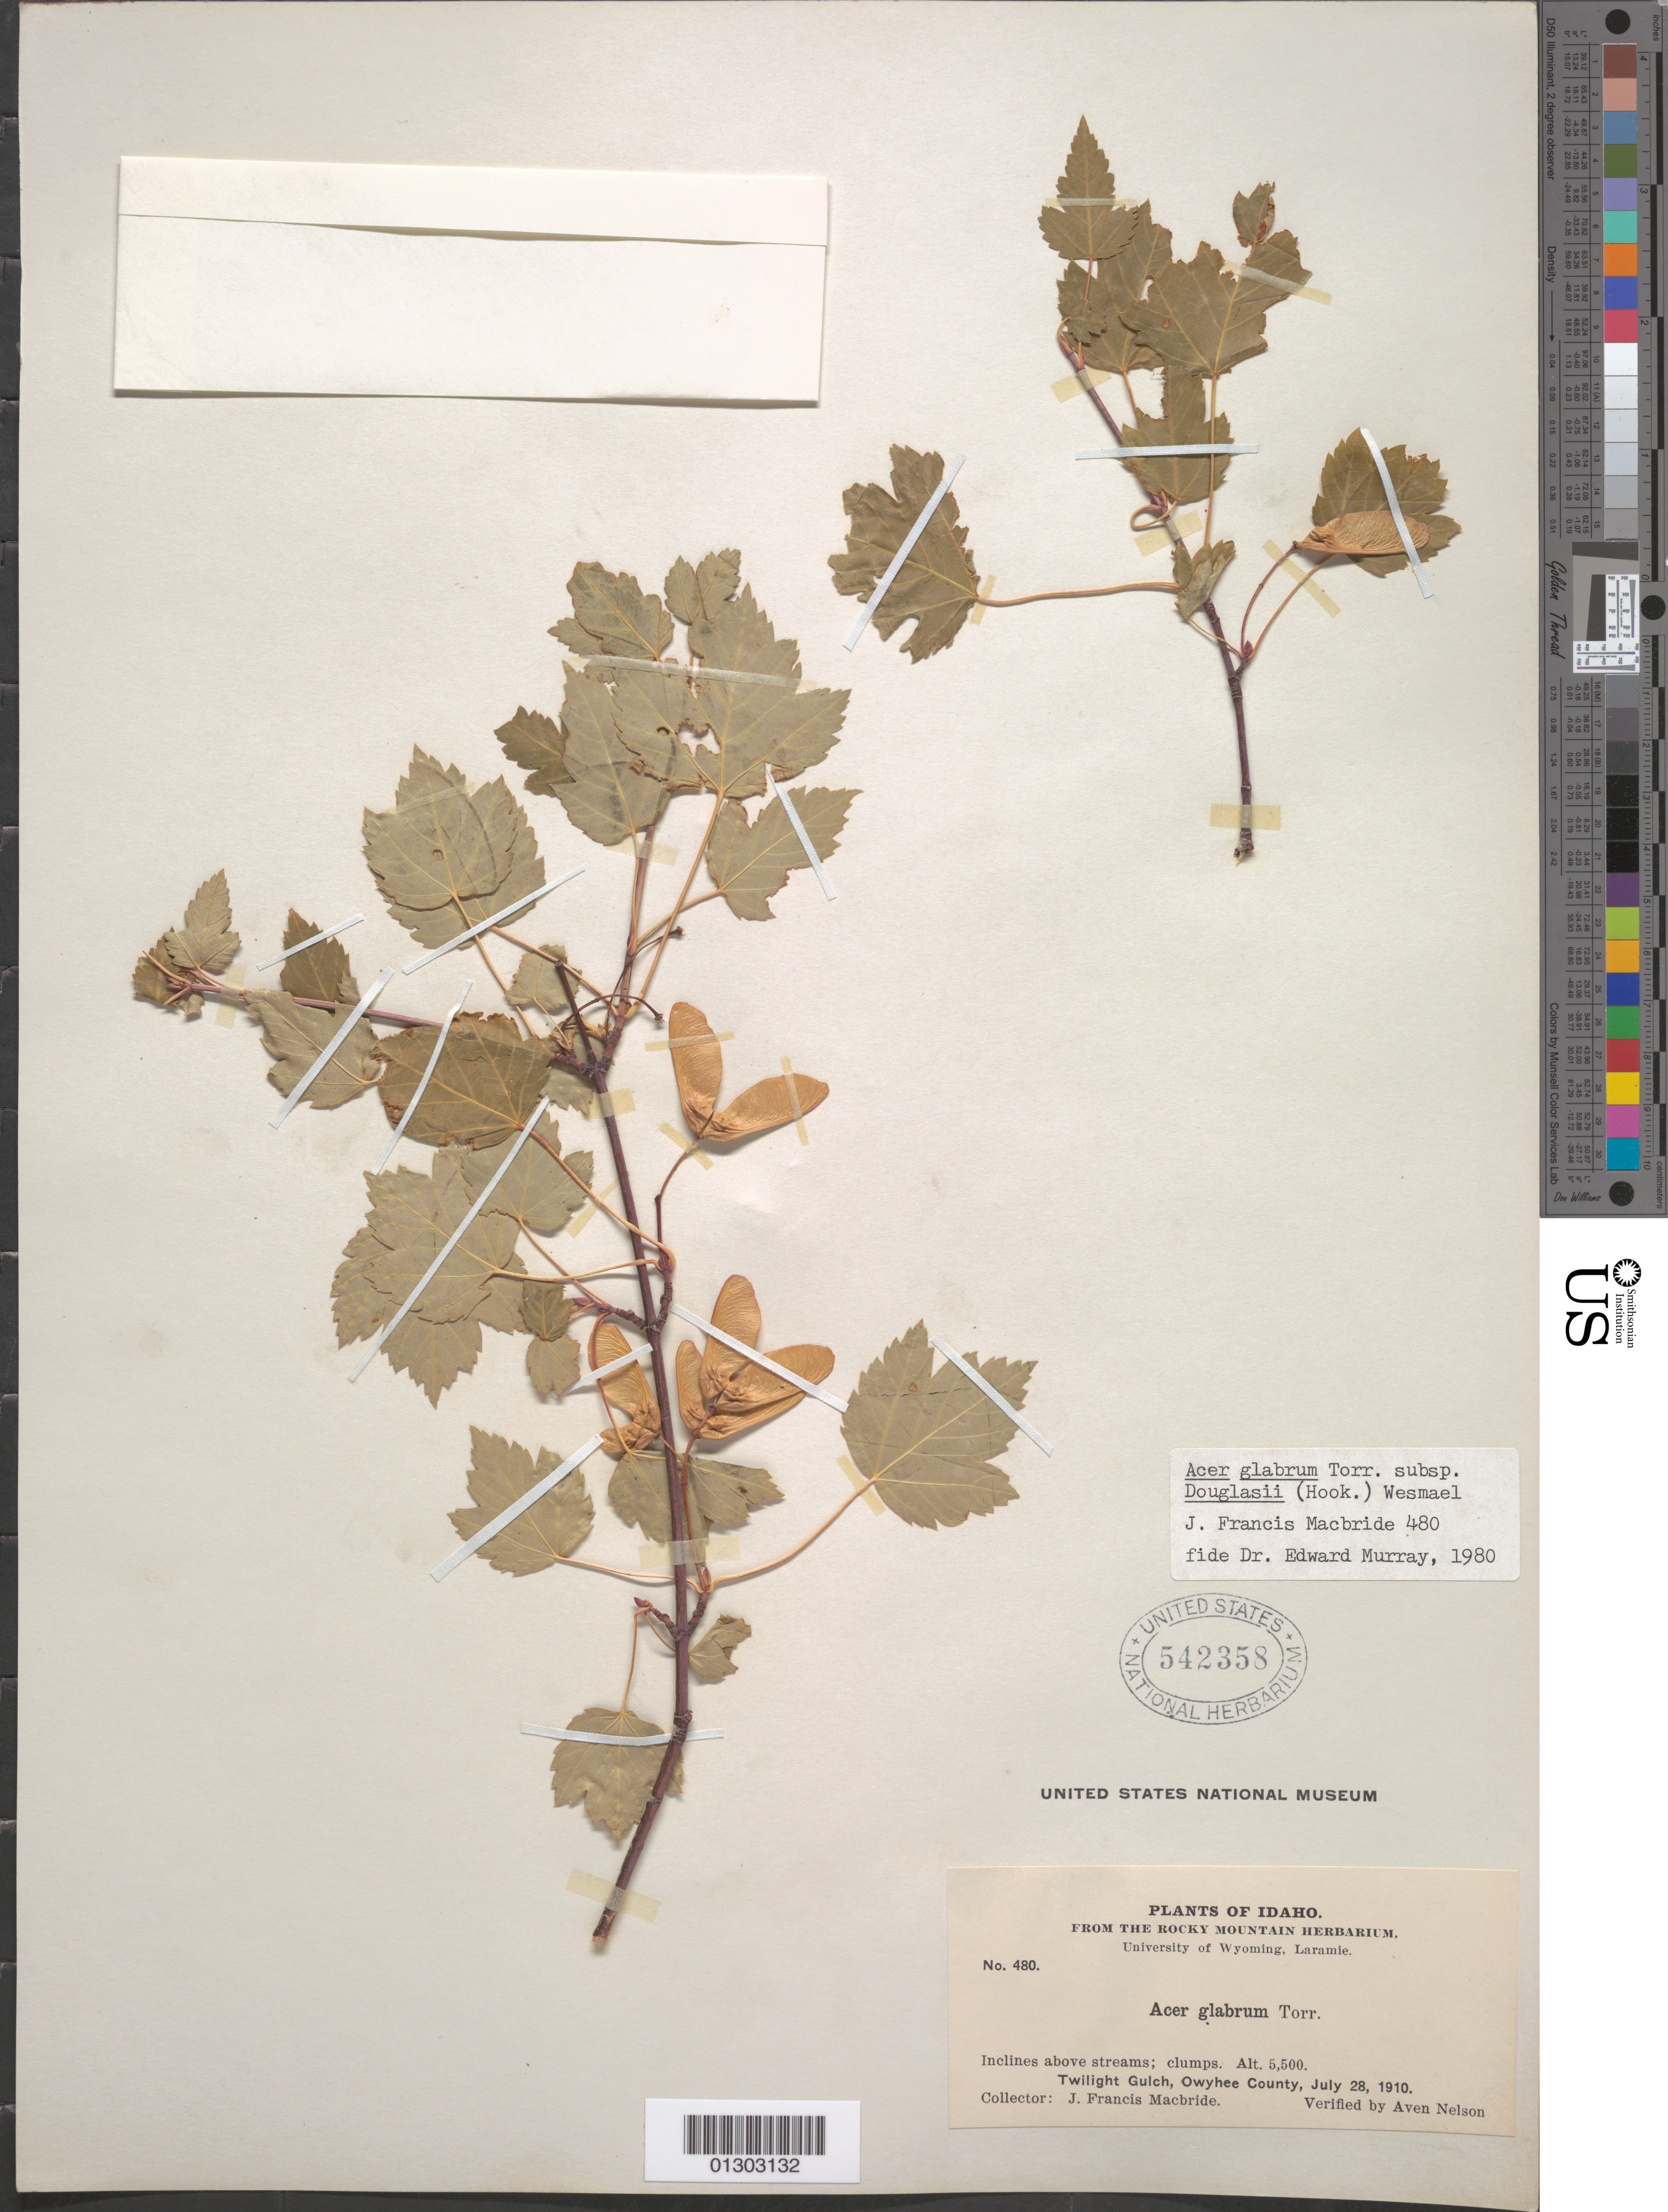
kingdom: Plantae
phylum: Tracheophyta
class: Magnoliopsida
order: Sapindales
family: Sapindaceae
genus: Acer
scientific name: Acer glabrum var. douglasii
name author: (Hook.) Dippel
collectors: J. F. Macbride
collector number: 480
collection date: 1910-07-28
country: United States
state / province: Idaho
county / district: Owyhee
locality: Owyhee County, Twilight Gulch.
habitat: Inclines above streams.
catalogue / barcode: US 542358